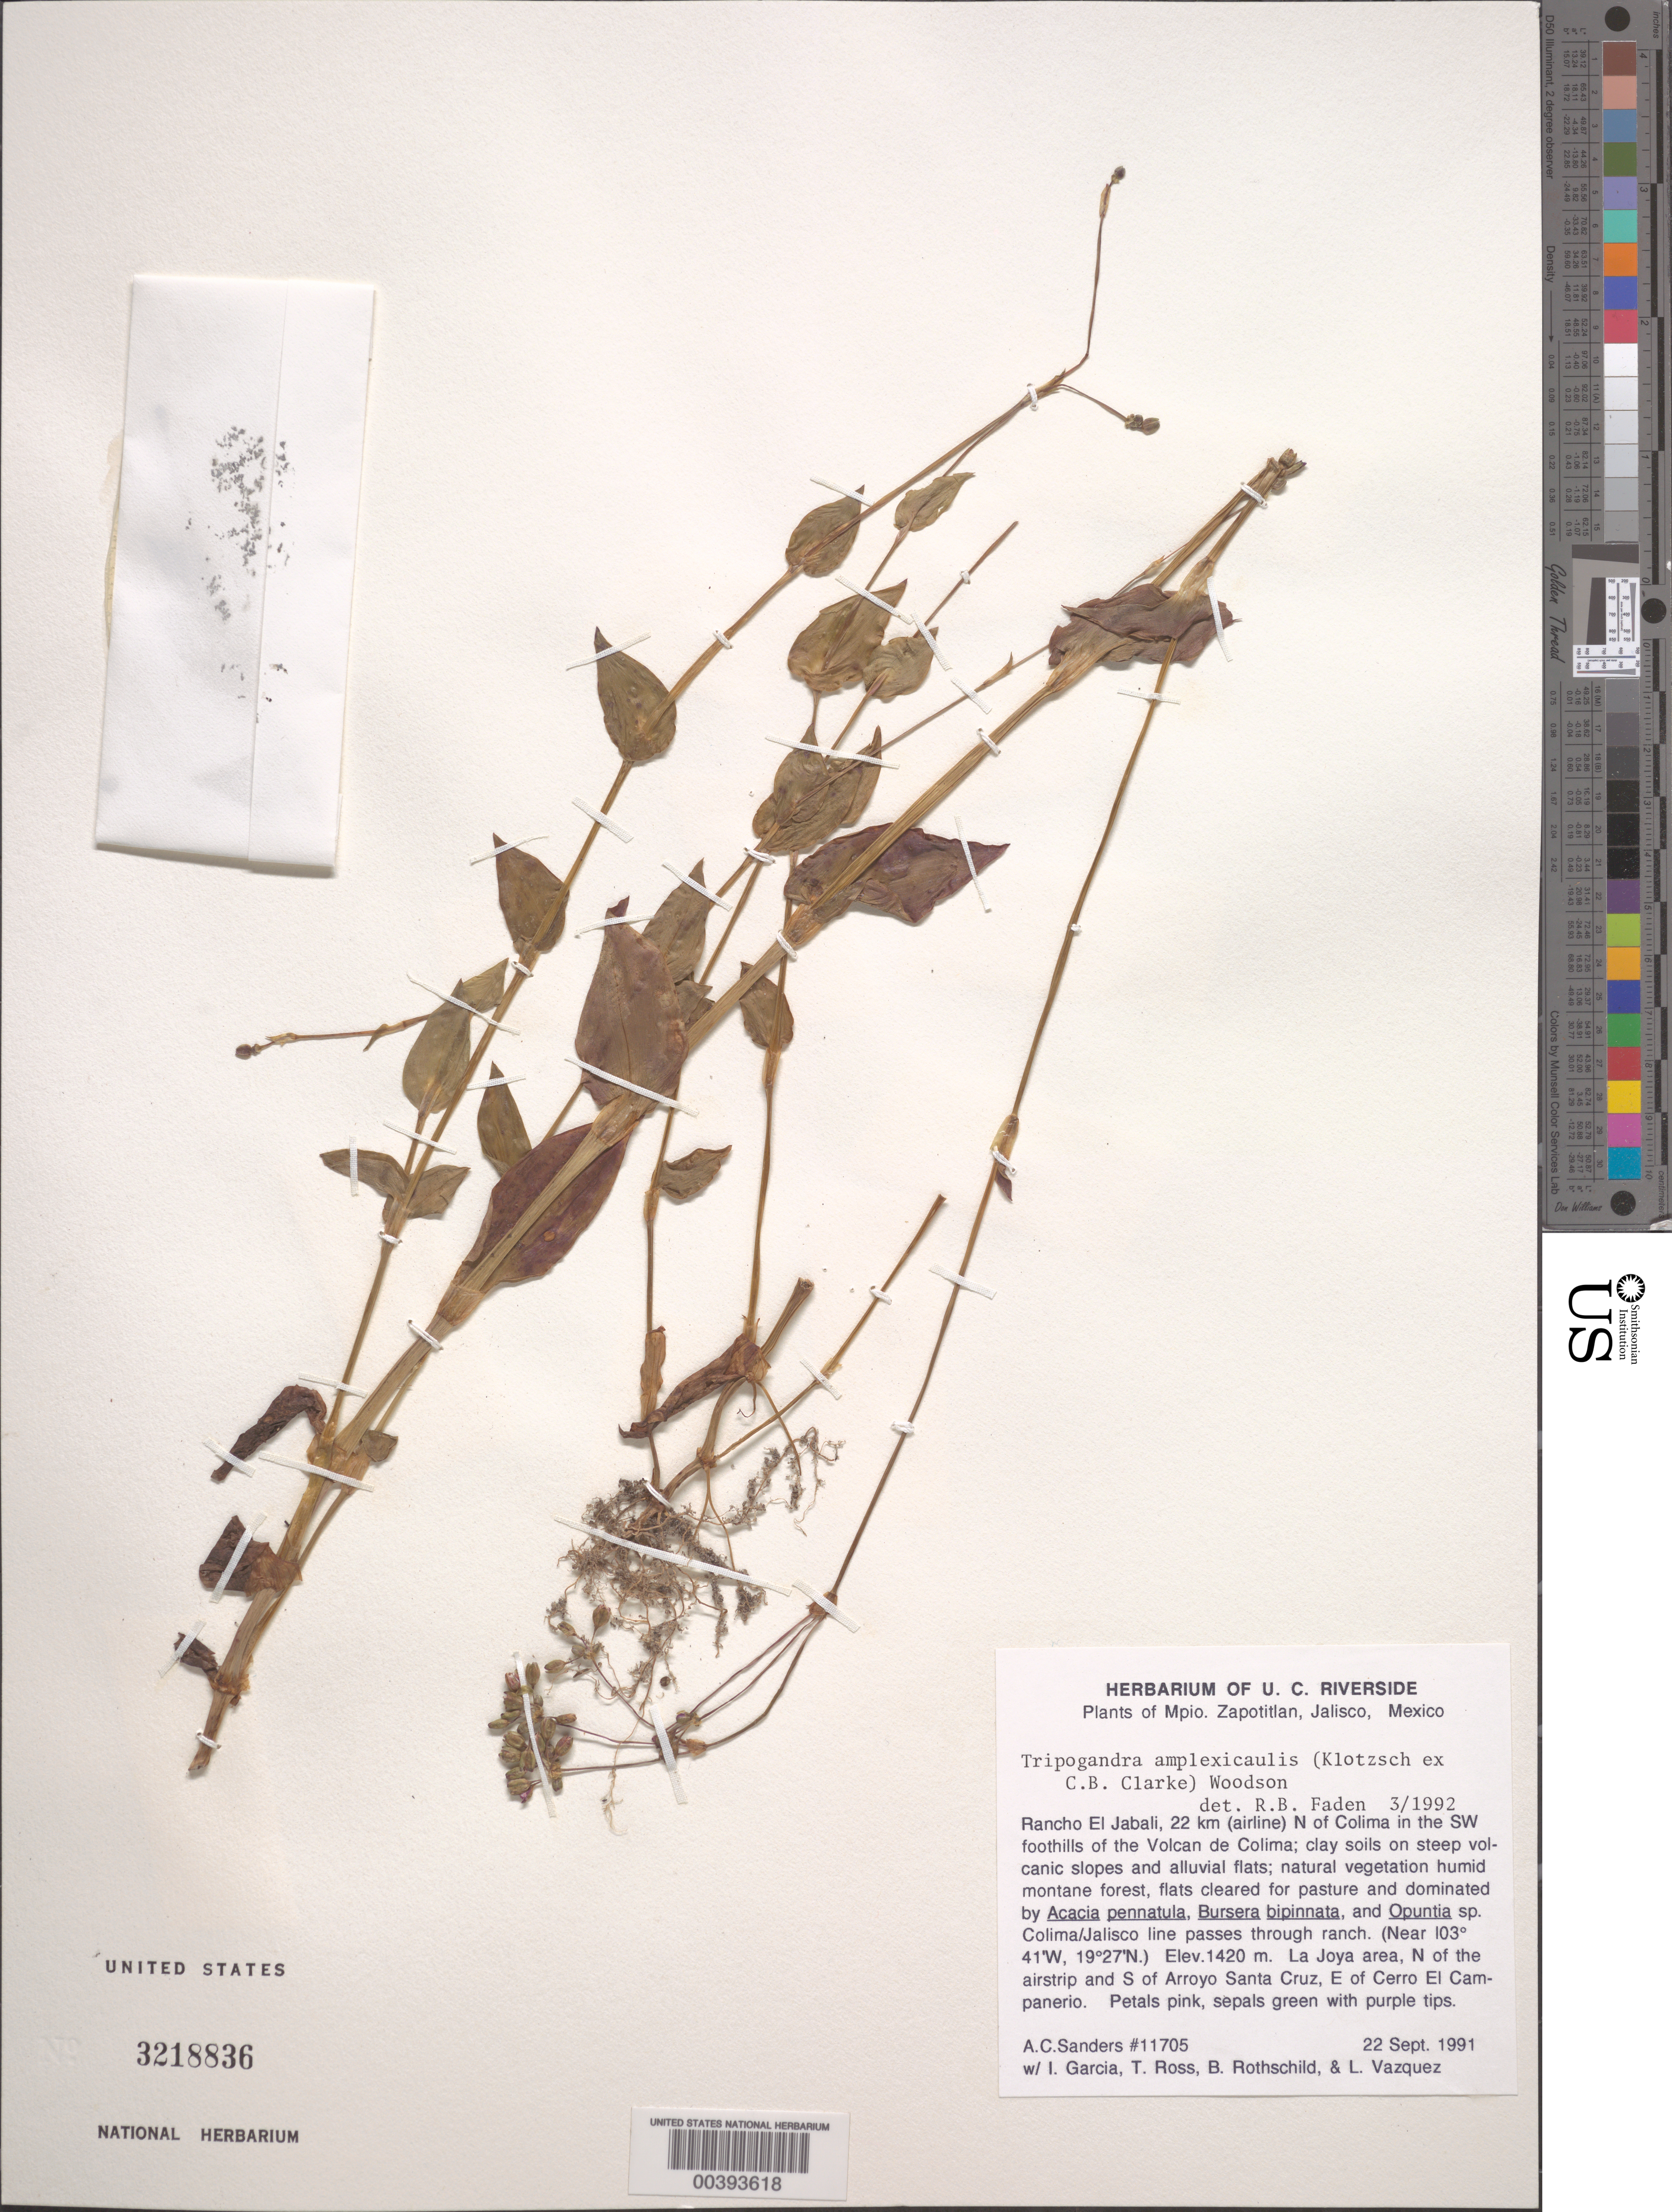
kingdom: Plantae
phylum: Tracheophyta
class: Liliopsida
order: Commelinales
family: Commelinaceae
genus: Tripogandra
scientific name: Tripogandra amplexicaulis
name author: (Klotzsch ex C.B. Clarke) Woodson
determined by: Faden, Robert B., (US), Smithsonian Institution - National Museum of Natural History (UNITED STATES)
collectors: A. Sanders, T. Ross, B. Rothschild, L. Vazquez & I. Garcia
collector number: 11705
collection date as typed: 22 Sep 1991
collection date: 1991-09-22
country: Mexico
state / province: Jalisco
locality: Rancho El Jabali, N of Colima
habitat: Humid montane forest, flats cleared for pasture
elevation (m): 1420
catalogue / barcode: US 3218836